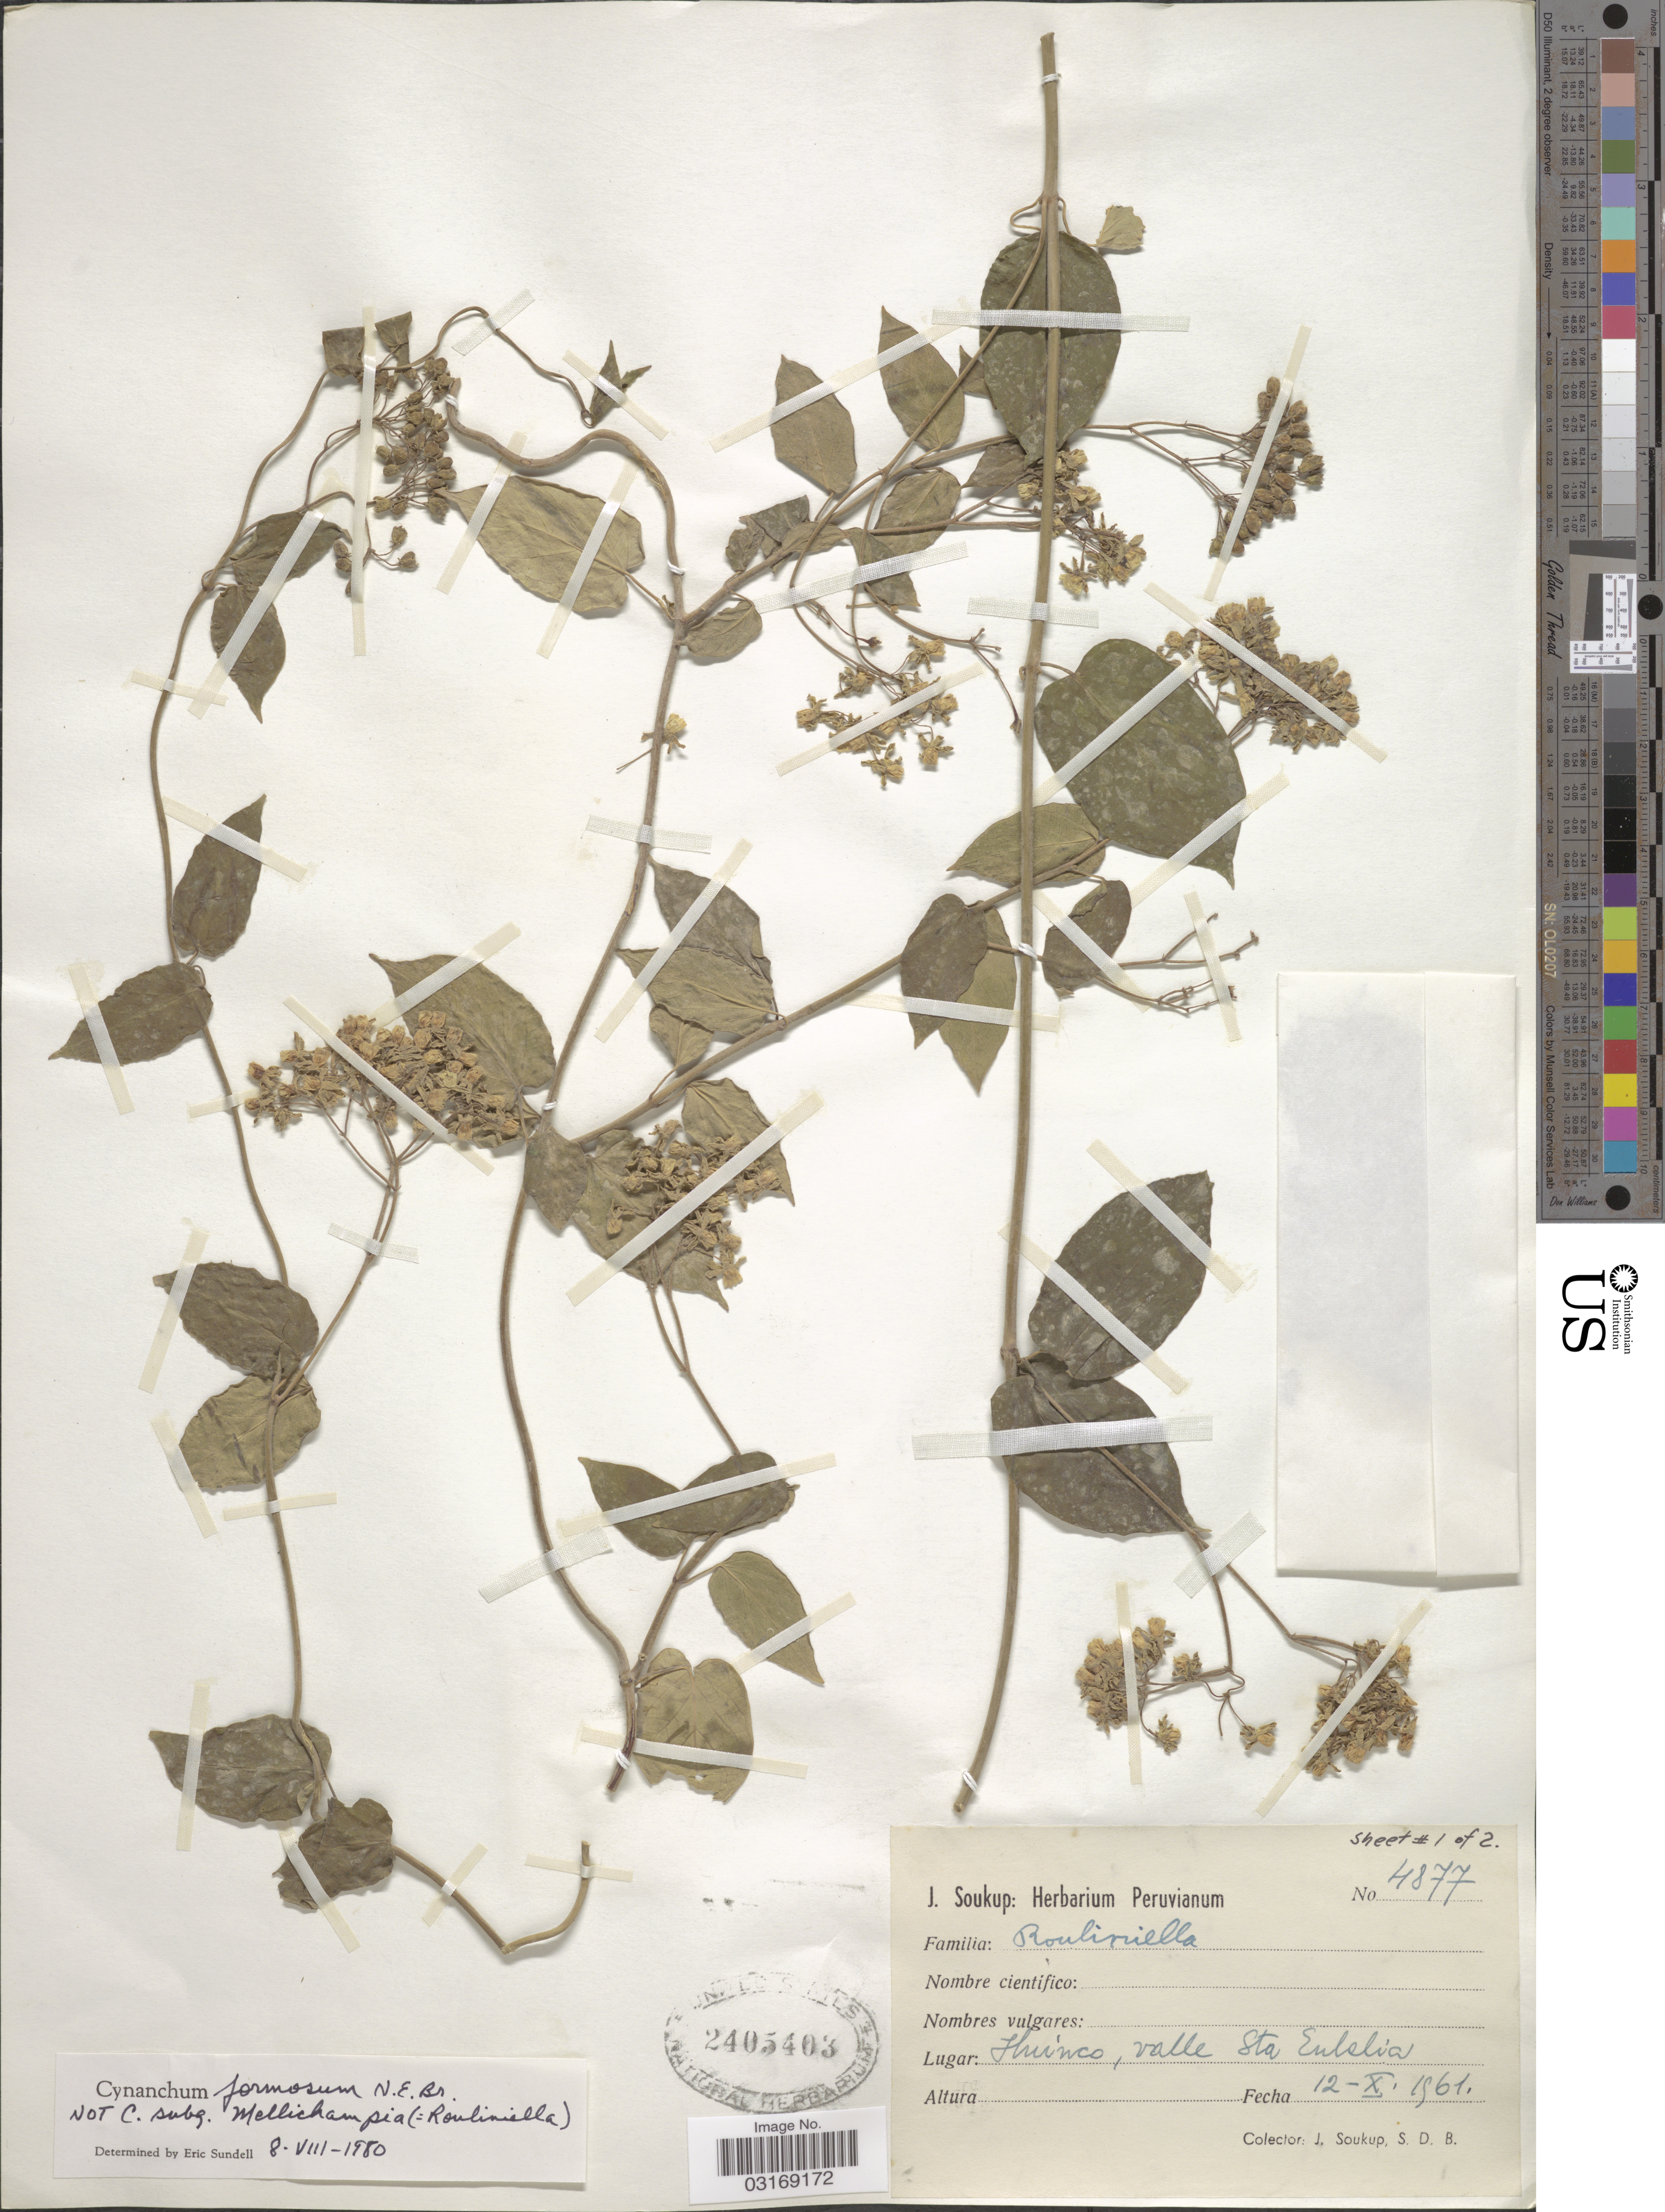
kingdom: Plantae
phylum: Tracheophyta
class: Magnoliopsida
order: Gentianales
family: Apocynaceae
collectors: J. Soukup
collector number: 4877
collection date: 1961-10-12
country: Peru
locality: Thuinco, valle Sta Eulalia.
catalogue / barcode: US 2405403